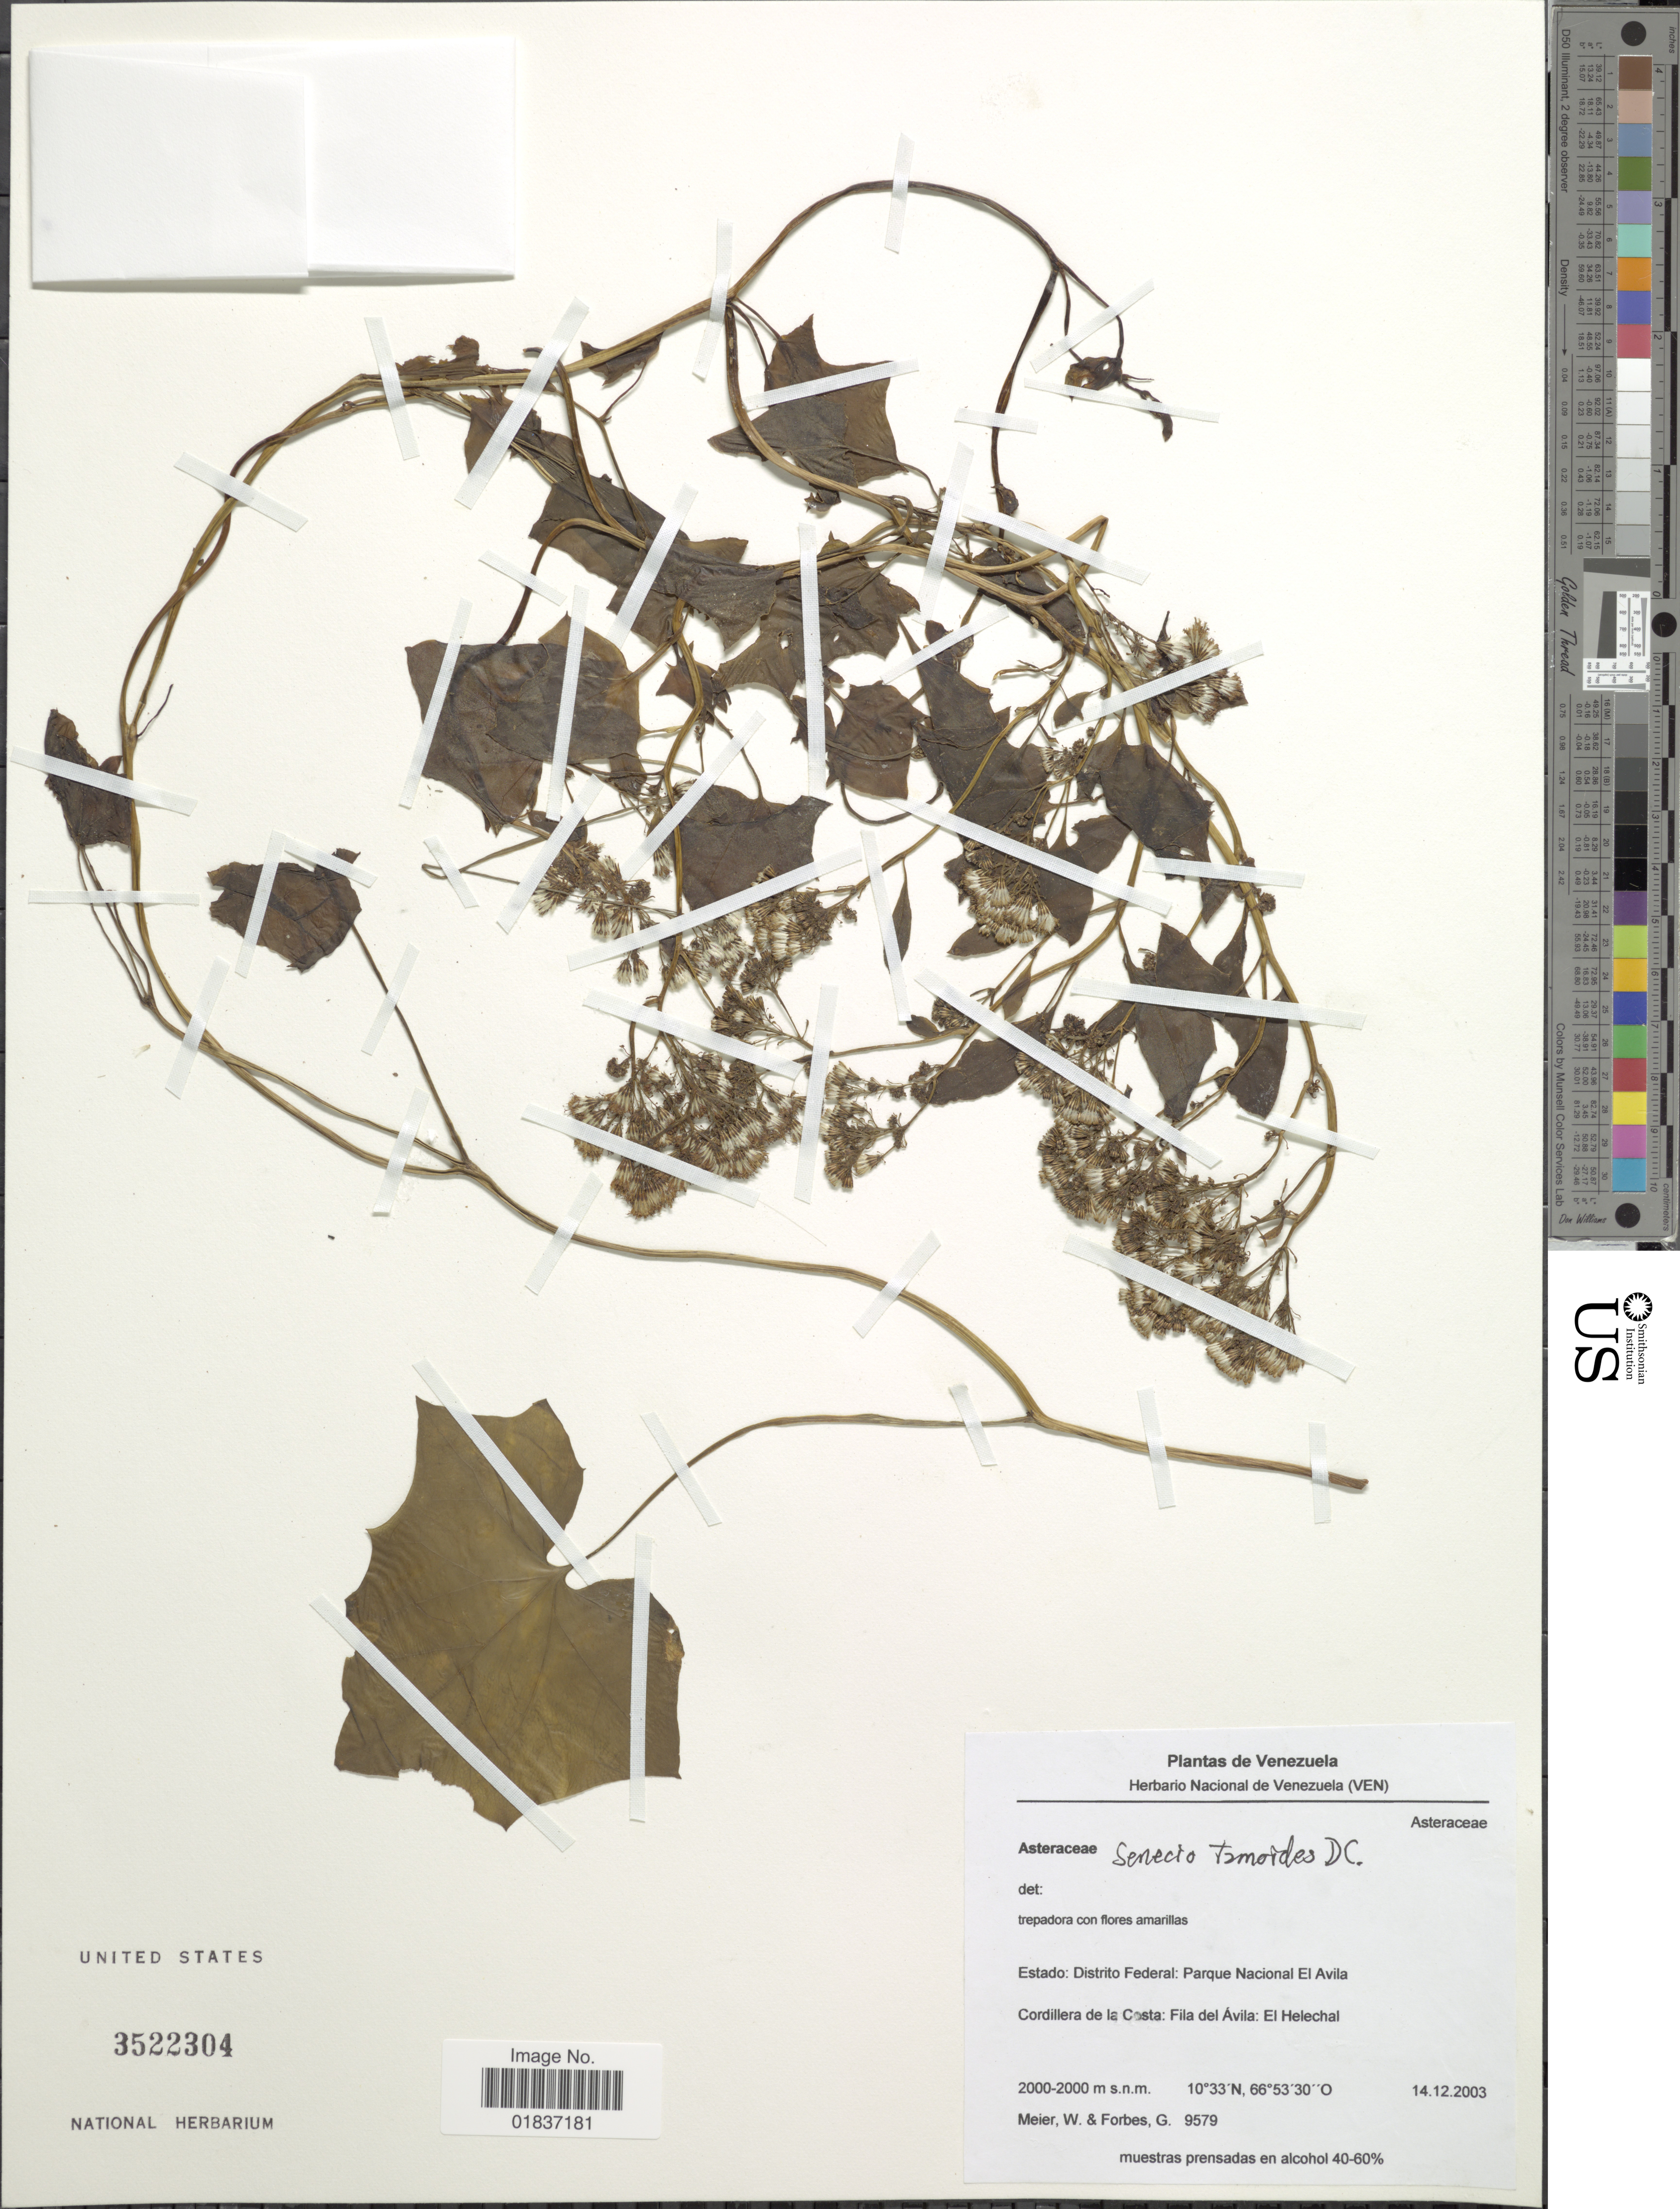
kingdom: Plantae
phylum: Tracheophyta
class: Magnoliopsida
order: Asterales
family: Asteraceae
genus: Senecio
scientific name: Senecio tamoides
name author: DC.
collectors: W. Meier & G. Forbes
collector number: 9579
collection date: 2003-12-14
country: Venezuela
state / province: Miranda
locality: Estado: Distrito Federal: Parque Nacional El Avila. Cordillera de la Costa: Fila del Avila: El Helechal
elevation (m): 2000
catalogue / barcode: US 3522304